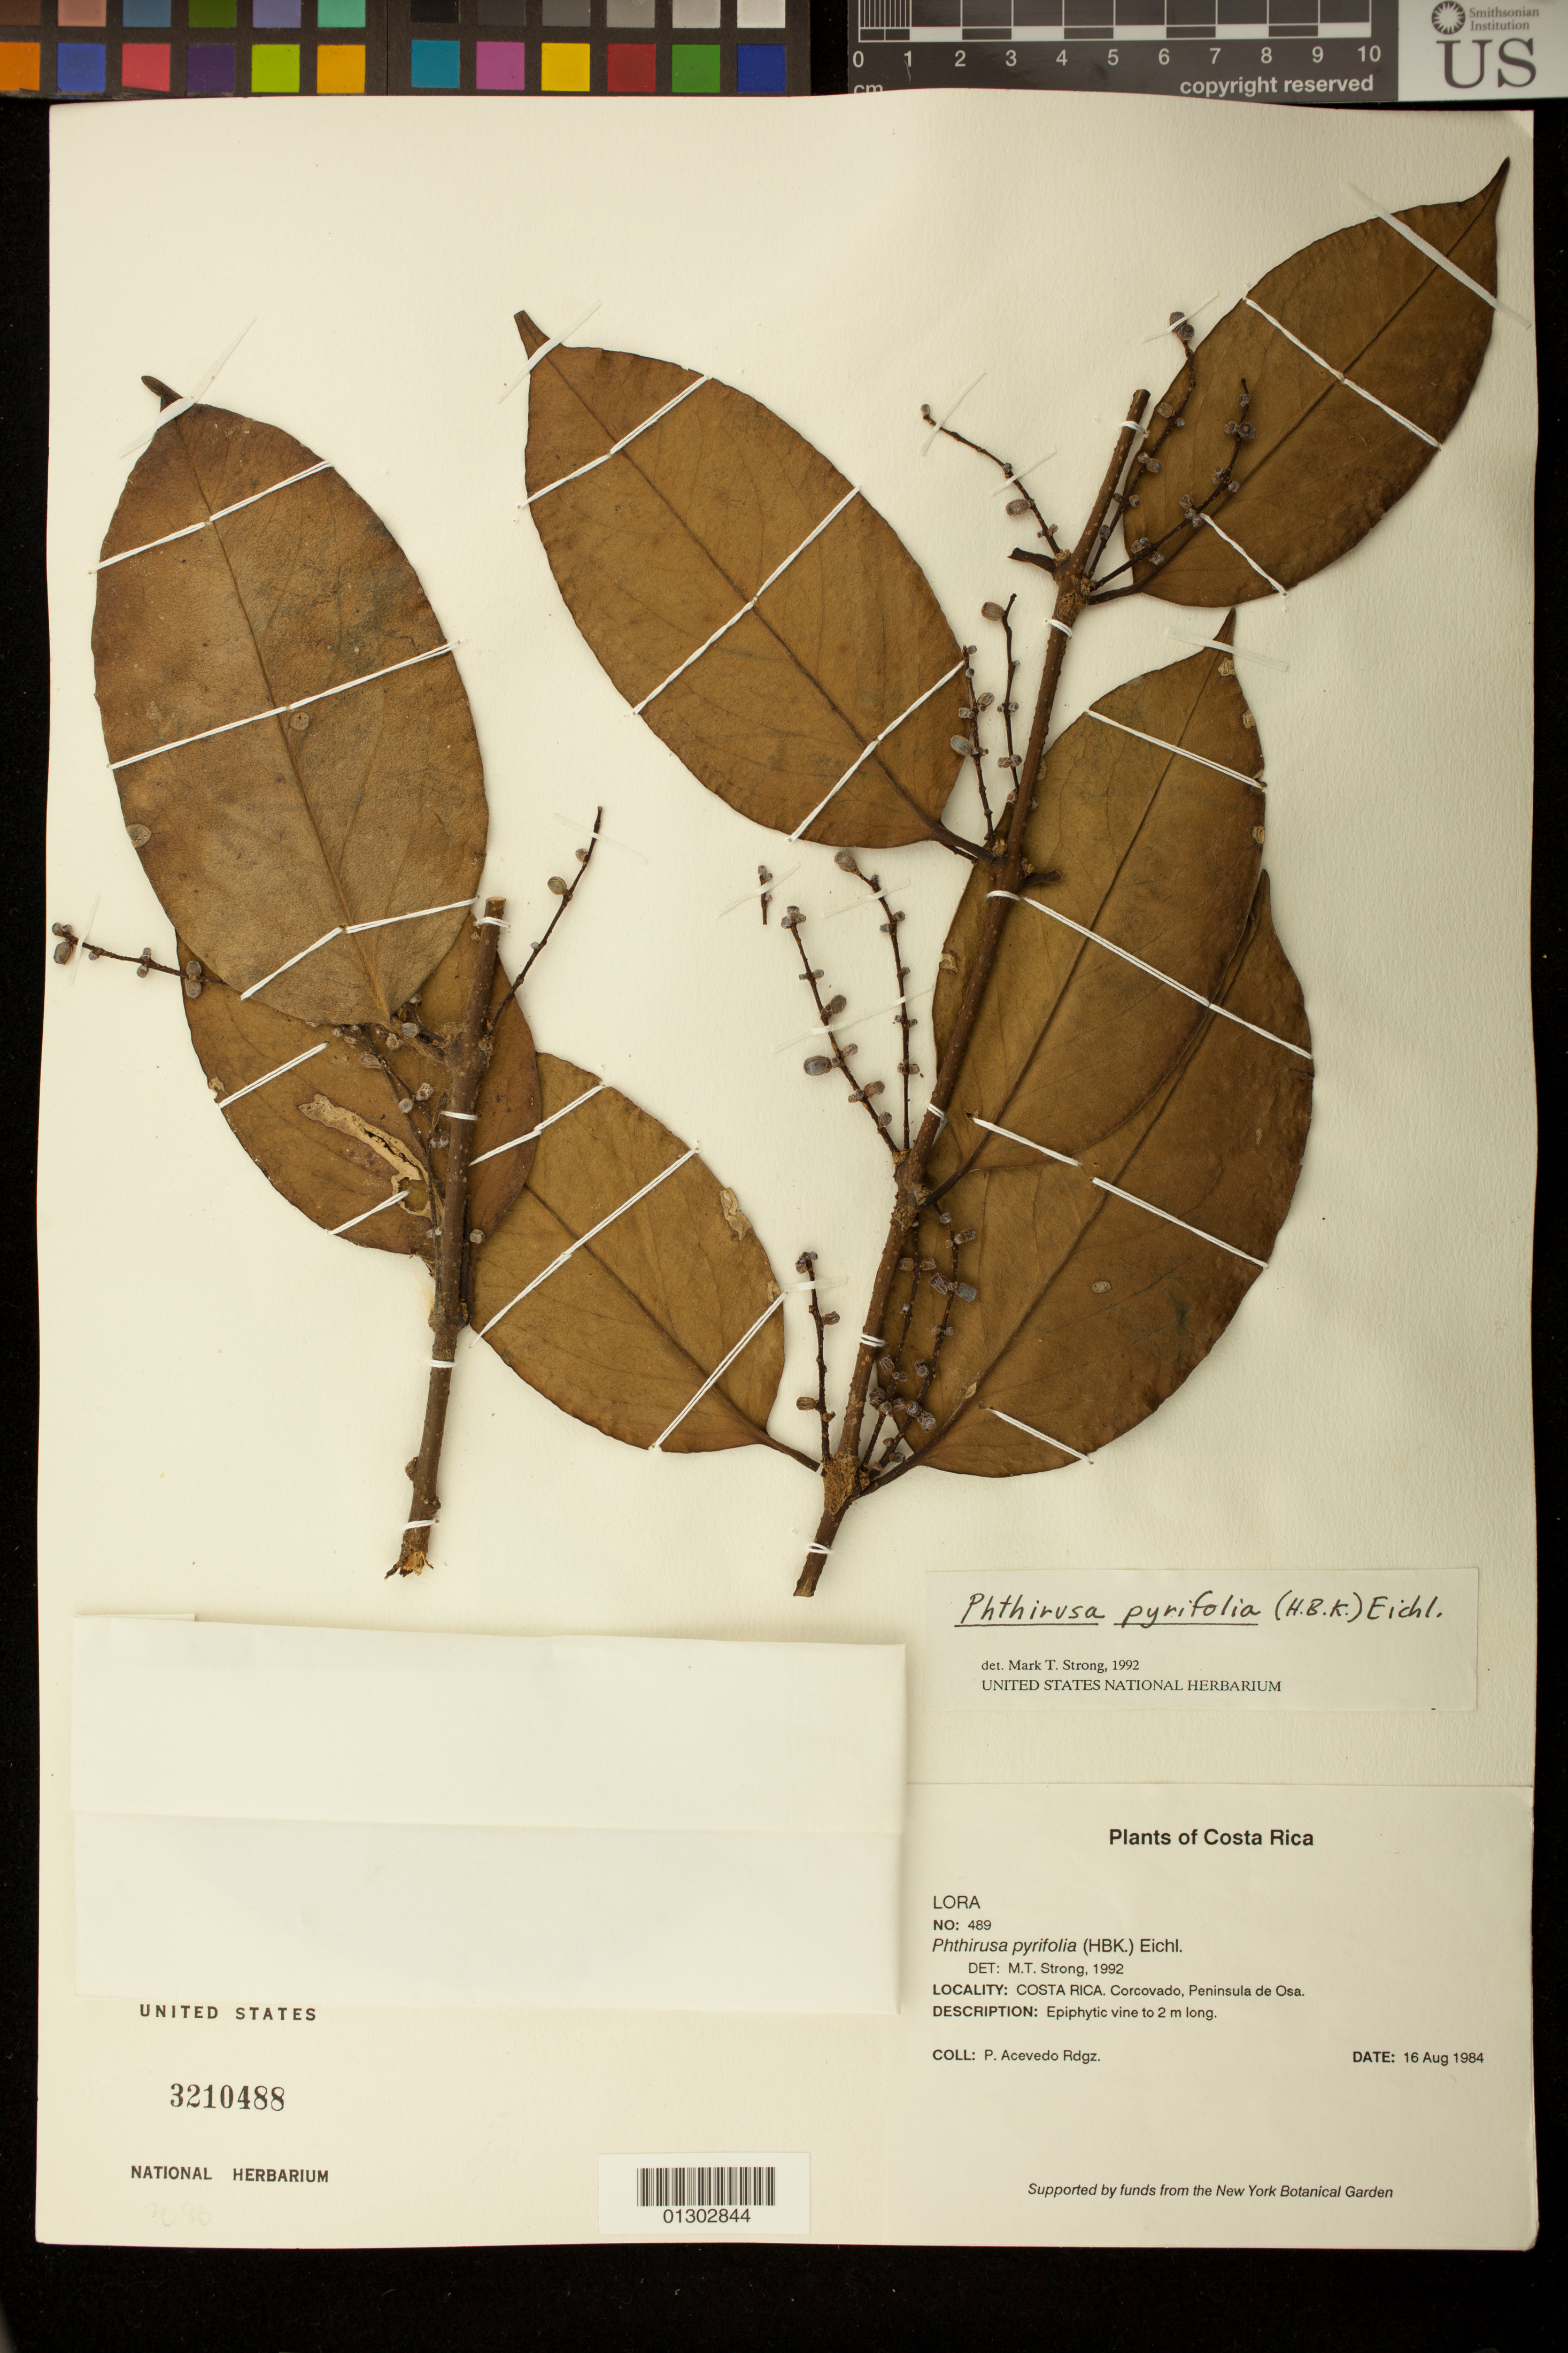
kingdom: Plantae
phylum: Tracheophyta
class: Magnoliopsida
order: Santalales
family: Loranthaceae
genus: Passovia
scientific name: Passovia pyrifolia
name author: (Kunth) Tiegh.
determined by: Caraballo-Ortiz, Marcos A., (MISS), University of Mississippi (UNITED STATES)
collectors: P. Acevedo-Rodr.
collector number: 489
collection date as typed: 16 Aug 1984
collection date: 1984-08-13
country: Costa Rica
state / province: Puntarenas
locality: Corcovado, Penninsula de Osa.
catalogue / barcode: US 3210488